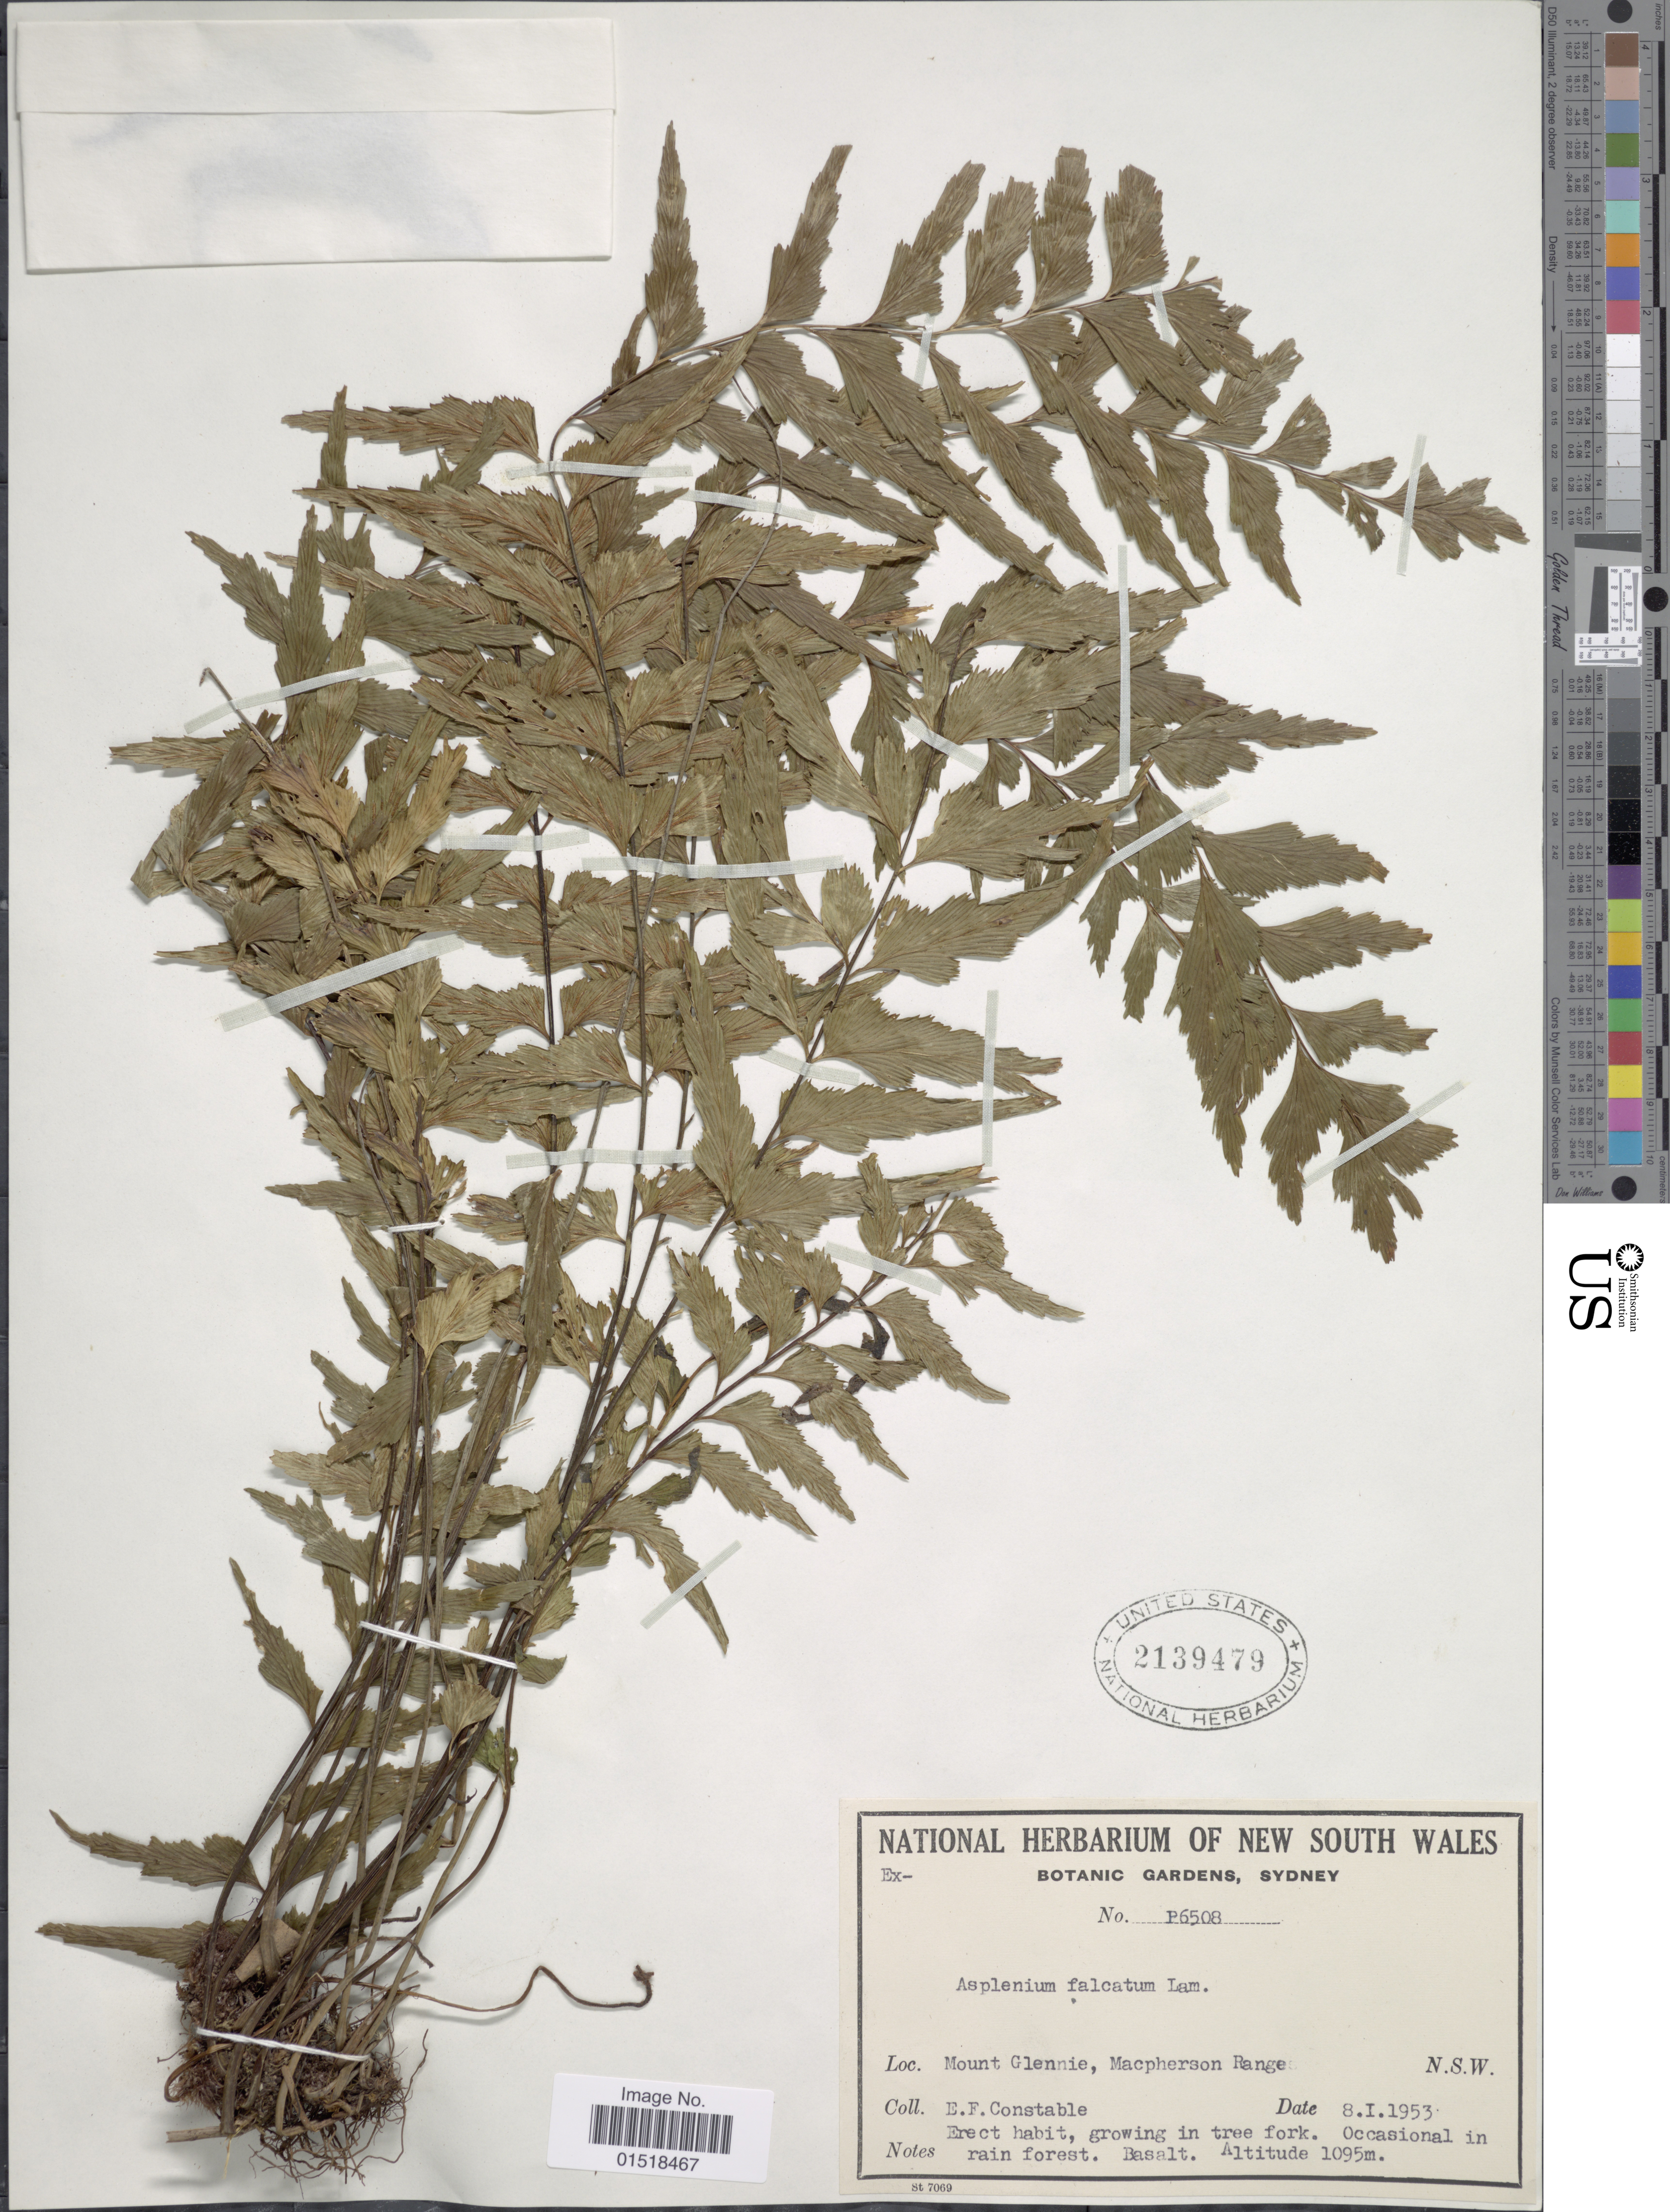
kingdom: Plantae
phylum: Tracheophyta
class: Polypodiopsida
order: Polypodiales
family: Aspleniaceae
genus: Asplenium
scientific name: Asplenium polyodon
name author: G. Forst.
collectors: E. F. Constable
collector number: P6508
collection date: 1953-01-08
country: Australia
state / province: New South Wales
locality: Mount Glennie, Macpherson Range.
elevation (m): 1095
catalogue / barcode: US 2139479